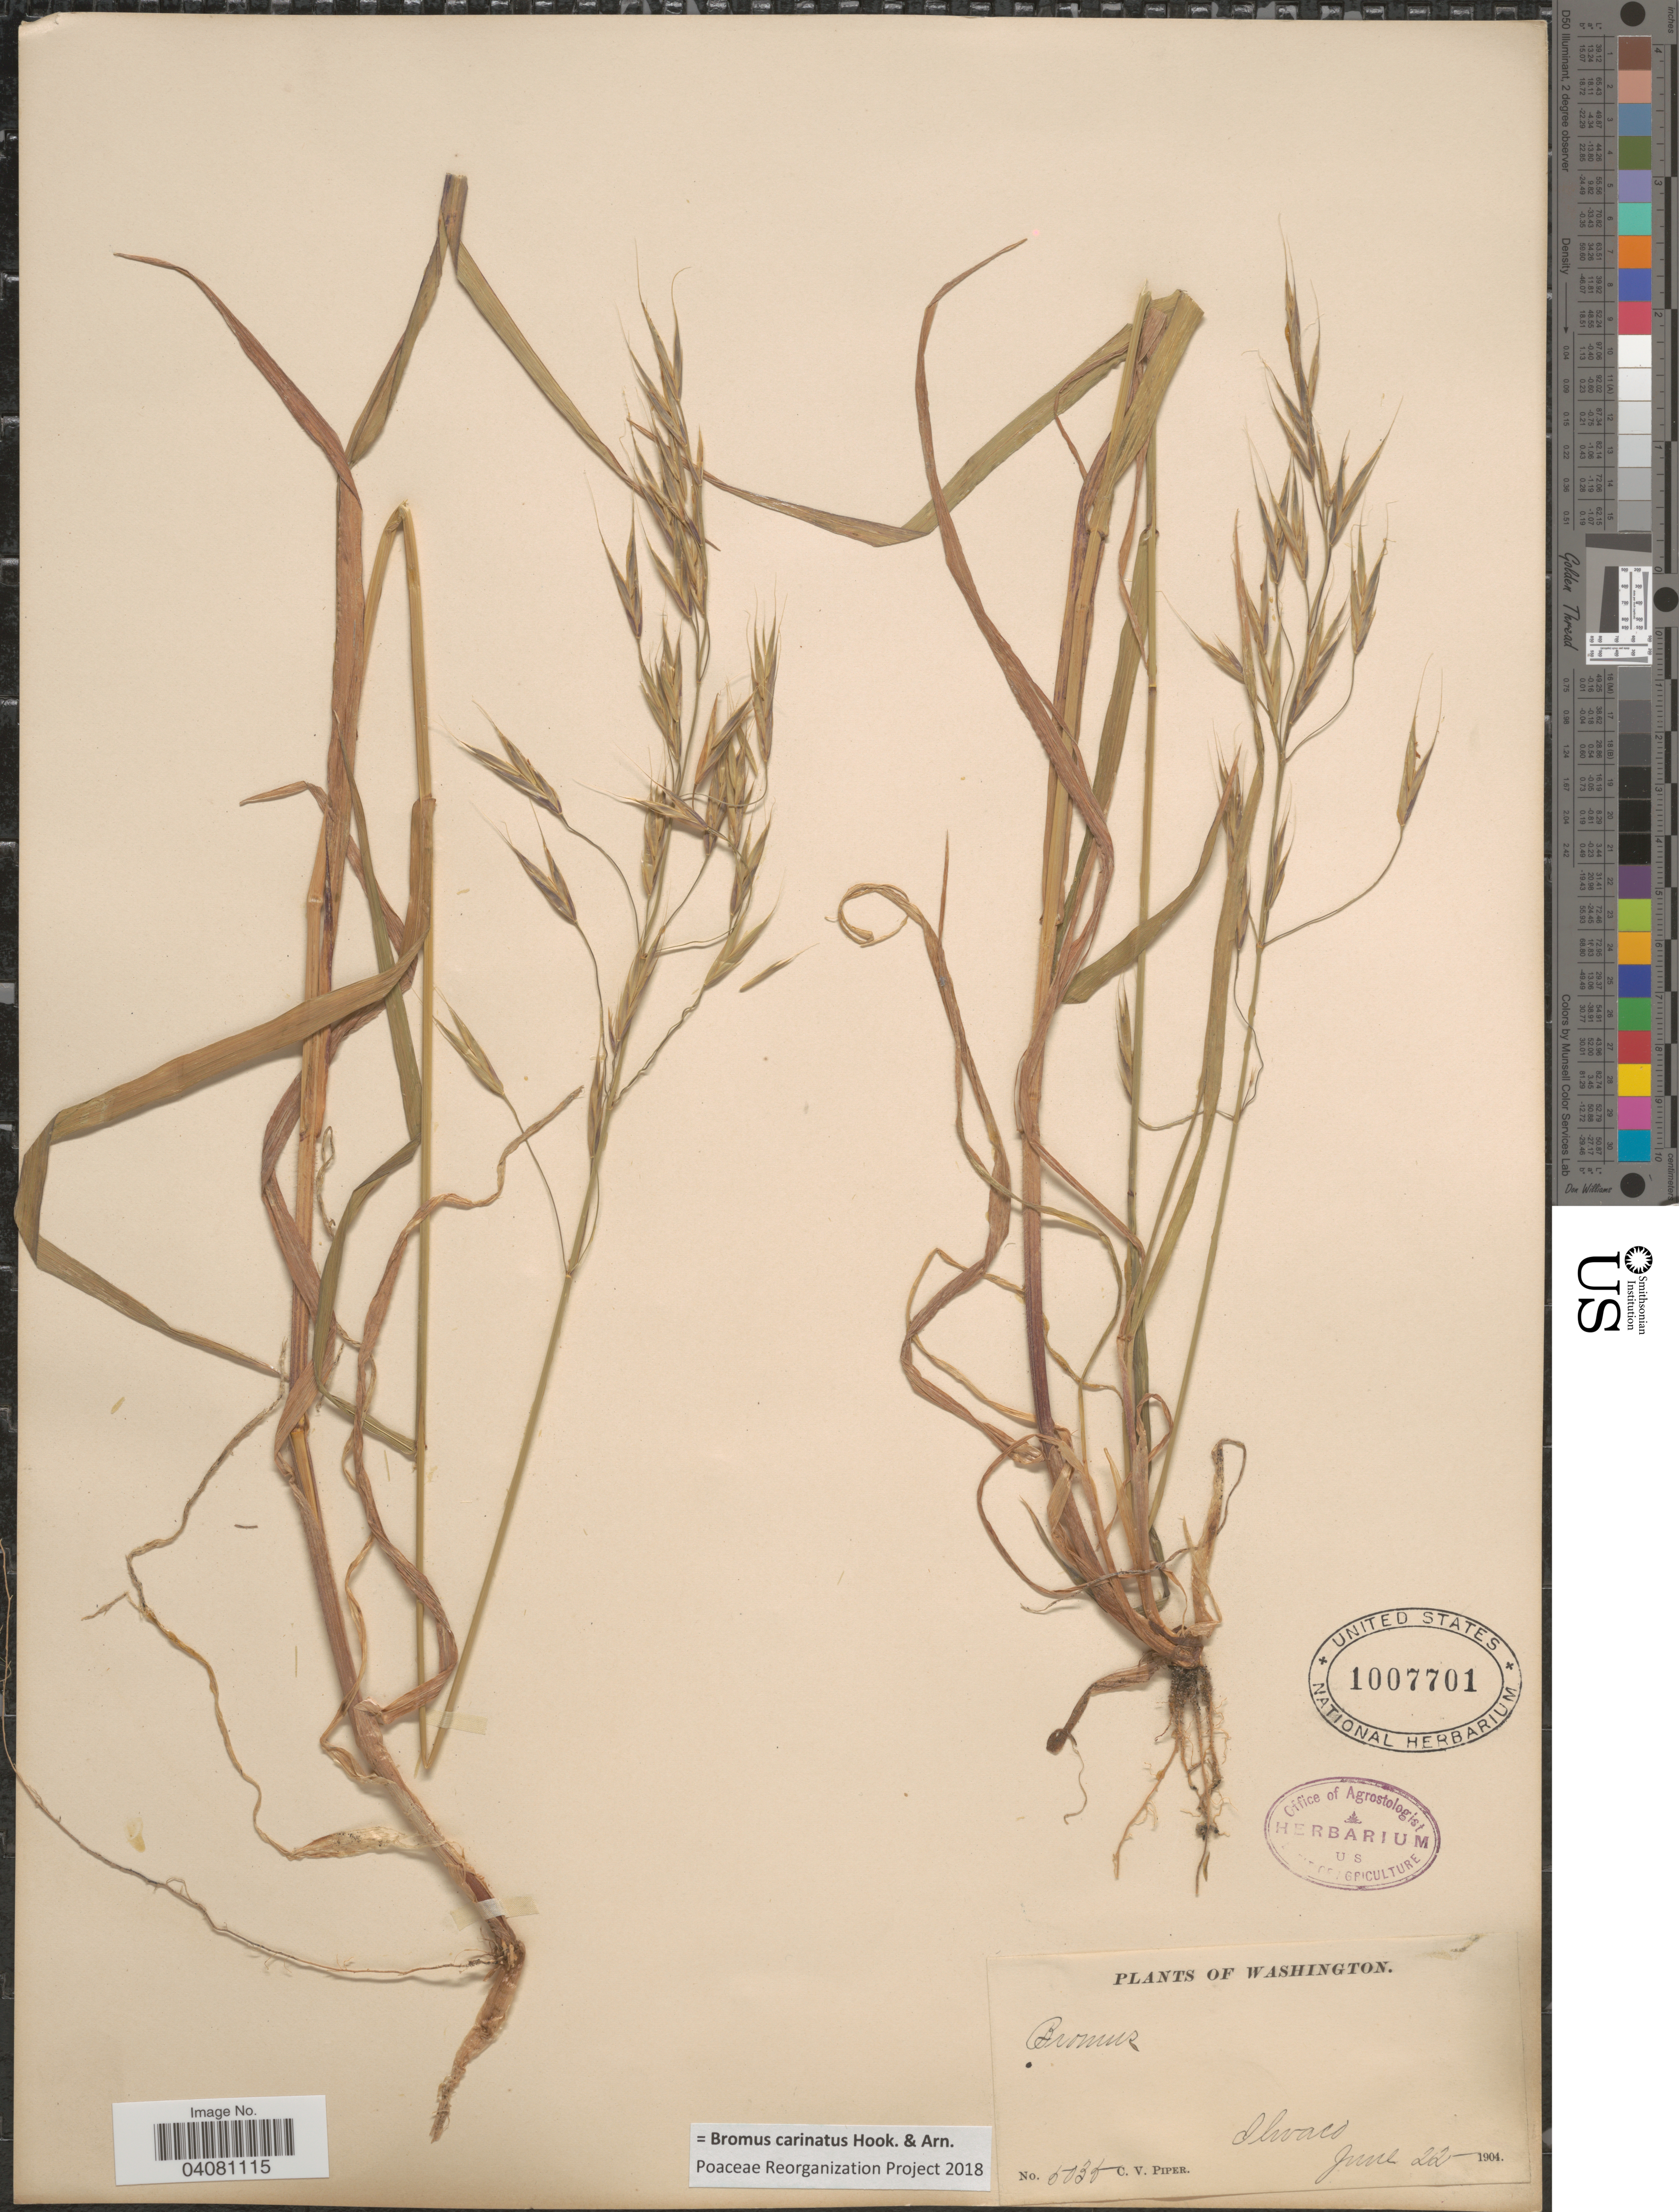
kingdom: Plantae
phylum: Tracheophyta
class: Liliopsida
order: Poales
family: Poaceae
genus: Bromus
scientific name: Bromus carinatus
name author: Hook. & Arn.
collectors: C. V. Piper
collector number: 5035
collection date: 1904-06-22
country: United States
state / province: Washington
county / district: Pacific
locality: Ilwaco.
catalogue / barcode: US 1007701